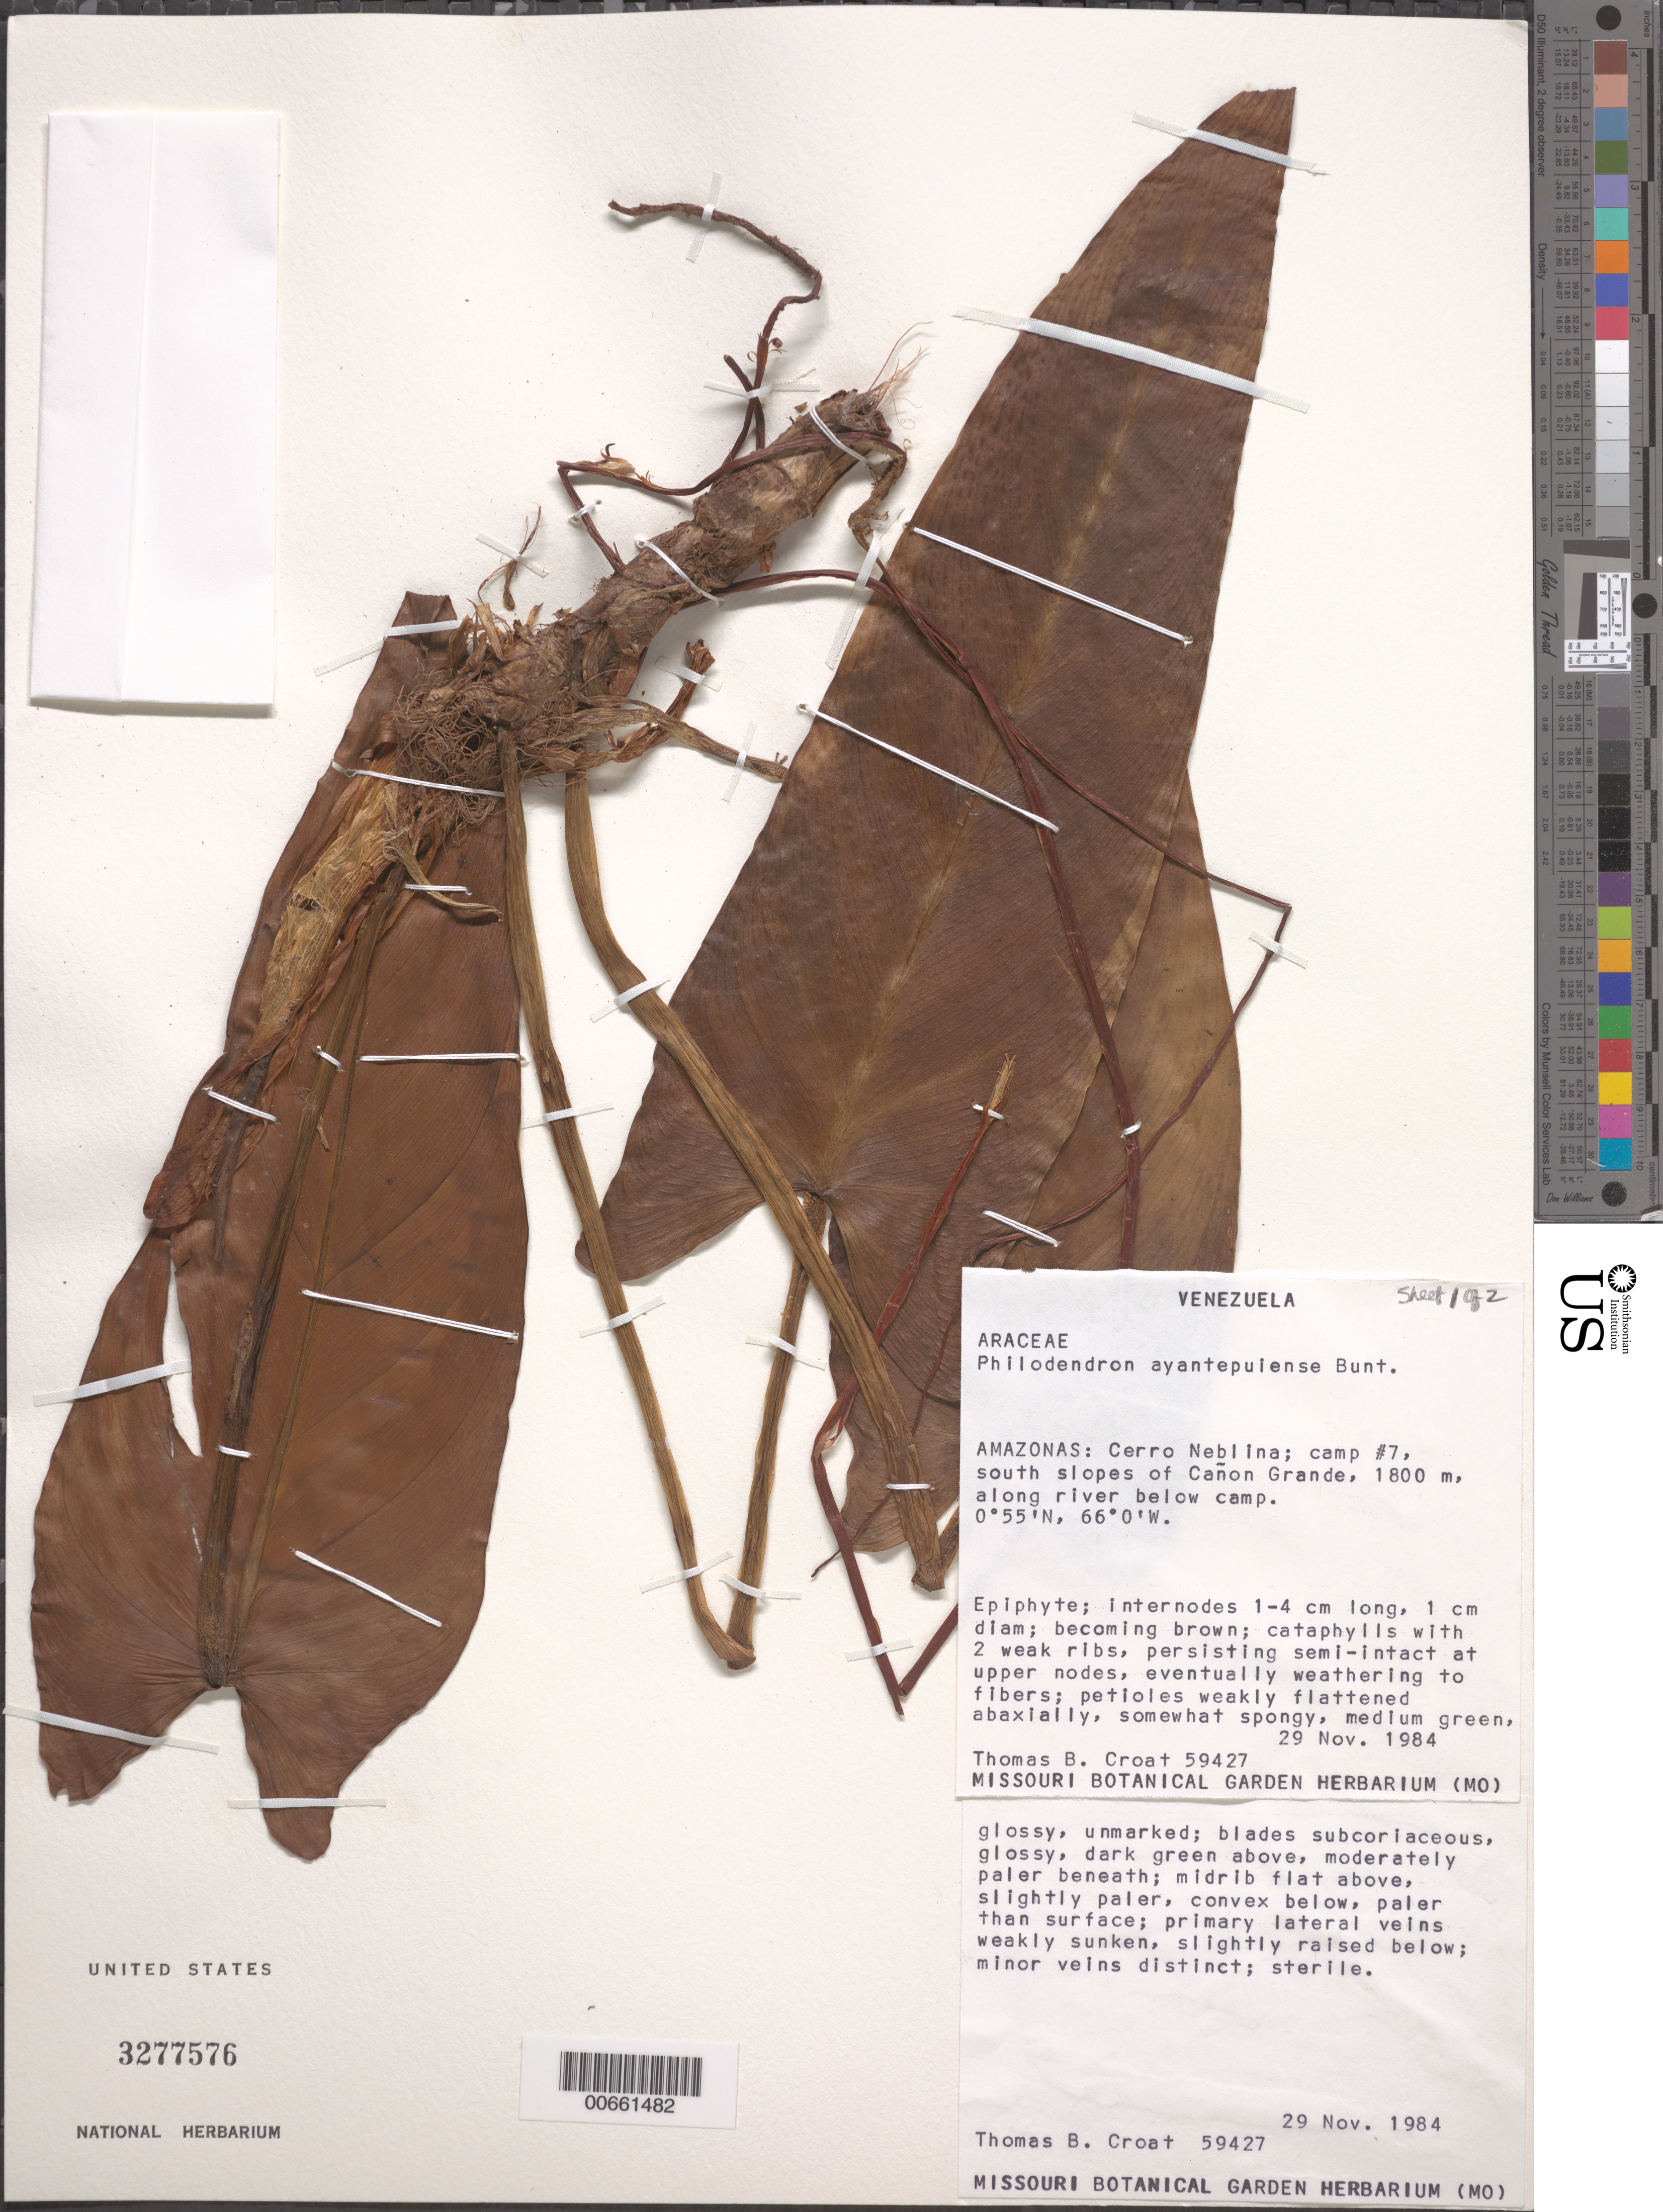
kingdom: Plantae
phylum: Tracheophyta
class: Liliopsida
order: Alismatales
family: Araceae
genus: Philodendron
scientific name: Philodendron auyantepuiense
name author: G.S. Bunting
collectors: T. B. Croat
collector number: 59427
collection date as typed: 29-Nov-84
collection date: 1984-11-29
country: Venezuela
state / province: Amazonas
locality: Cerro Neblina, camp #7, S slopes of Cañon Grande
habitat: Along river below camp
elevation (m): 1800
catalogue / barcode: US 3277576